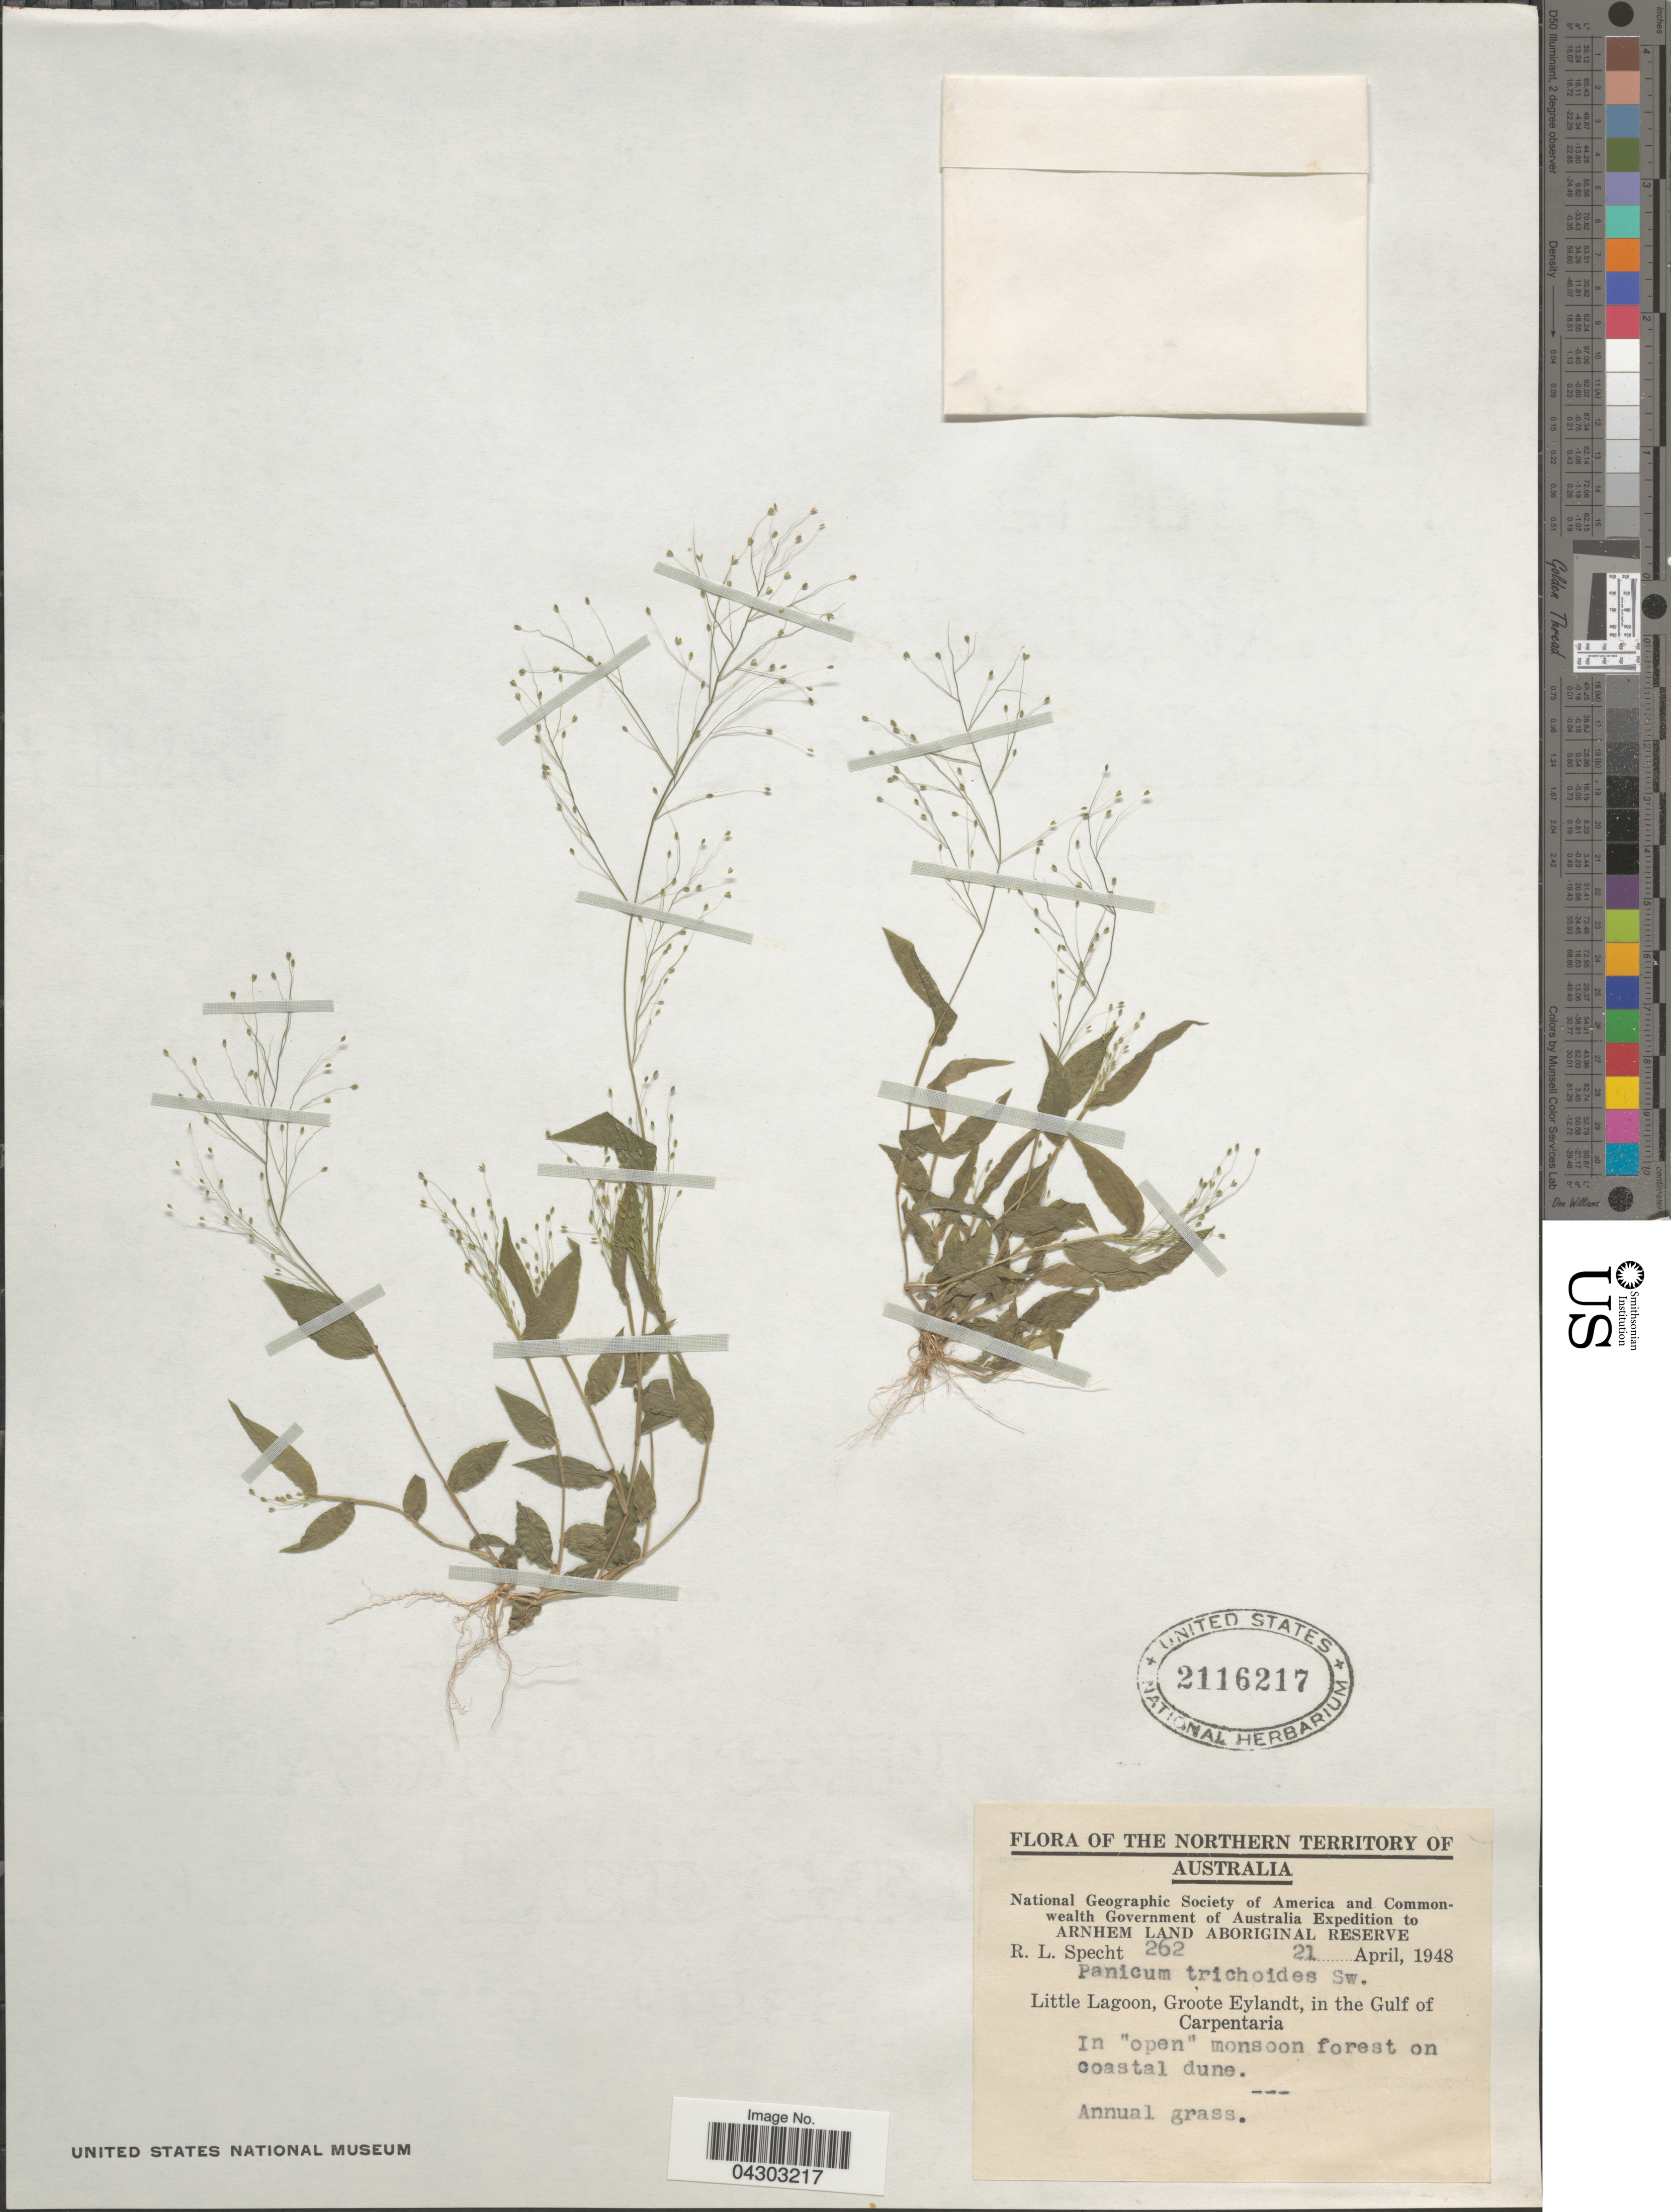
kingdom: Plantae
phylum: Tracheophyta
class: Liliopsida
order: Poales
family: Poaceae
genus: Panicum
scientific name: Panicum trichoides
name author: Sw.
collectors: R. L. Specht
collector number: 262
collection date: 1948-04-21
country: Australia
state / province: Northern Territory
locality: National Geographic Society of America and Commonwealth Government of Australia Expedition to Arnhem Land Aboriginal Reserve. Little Lagoon, Groote Eylandt, in the Gulf of Carpentaria.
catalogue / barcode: US 2116217